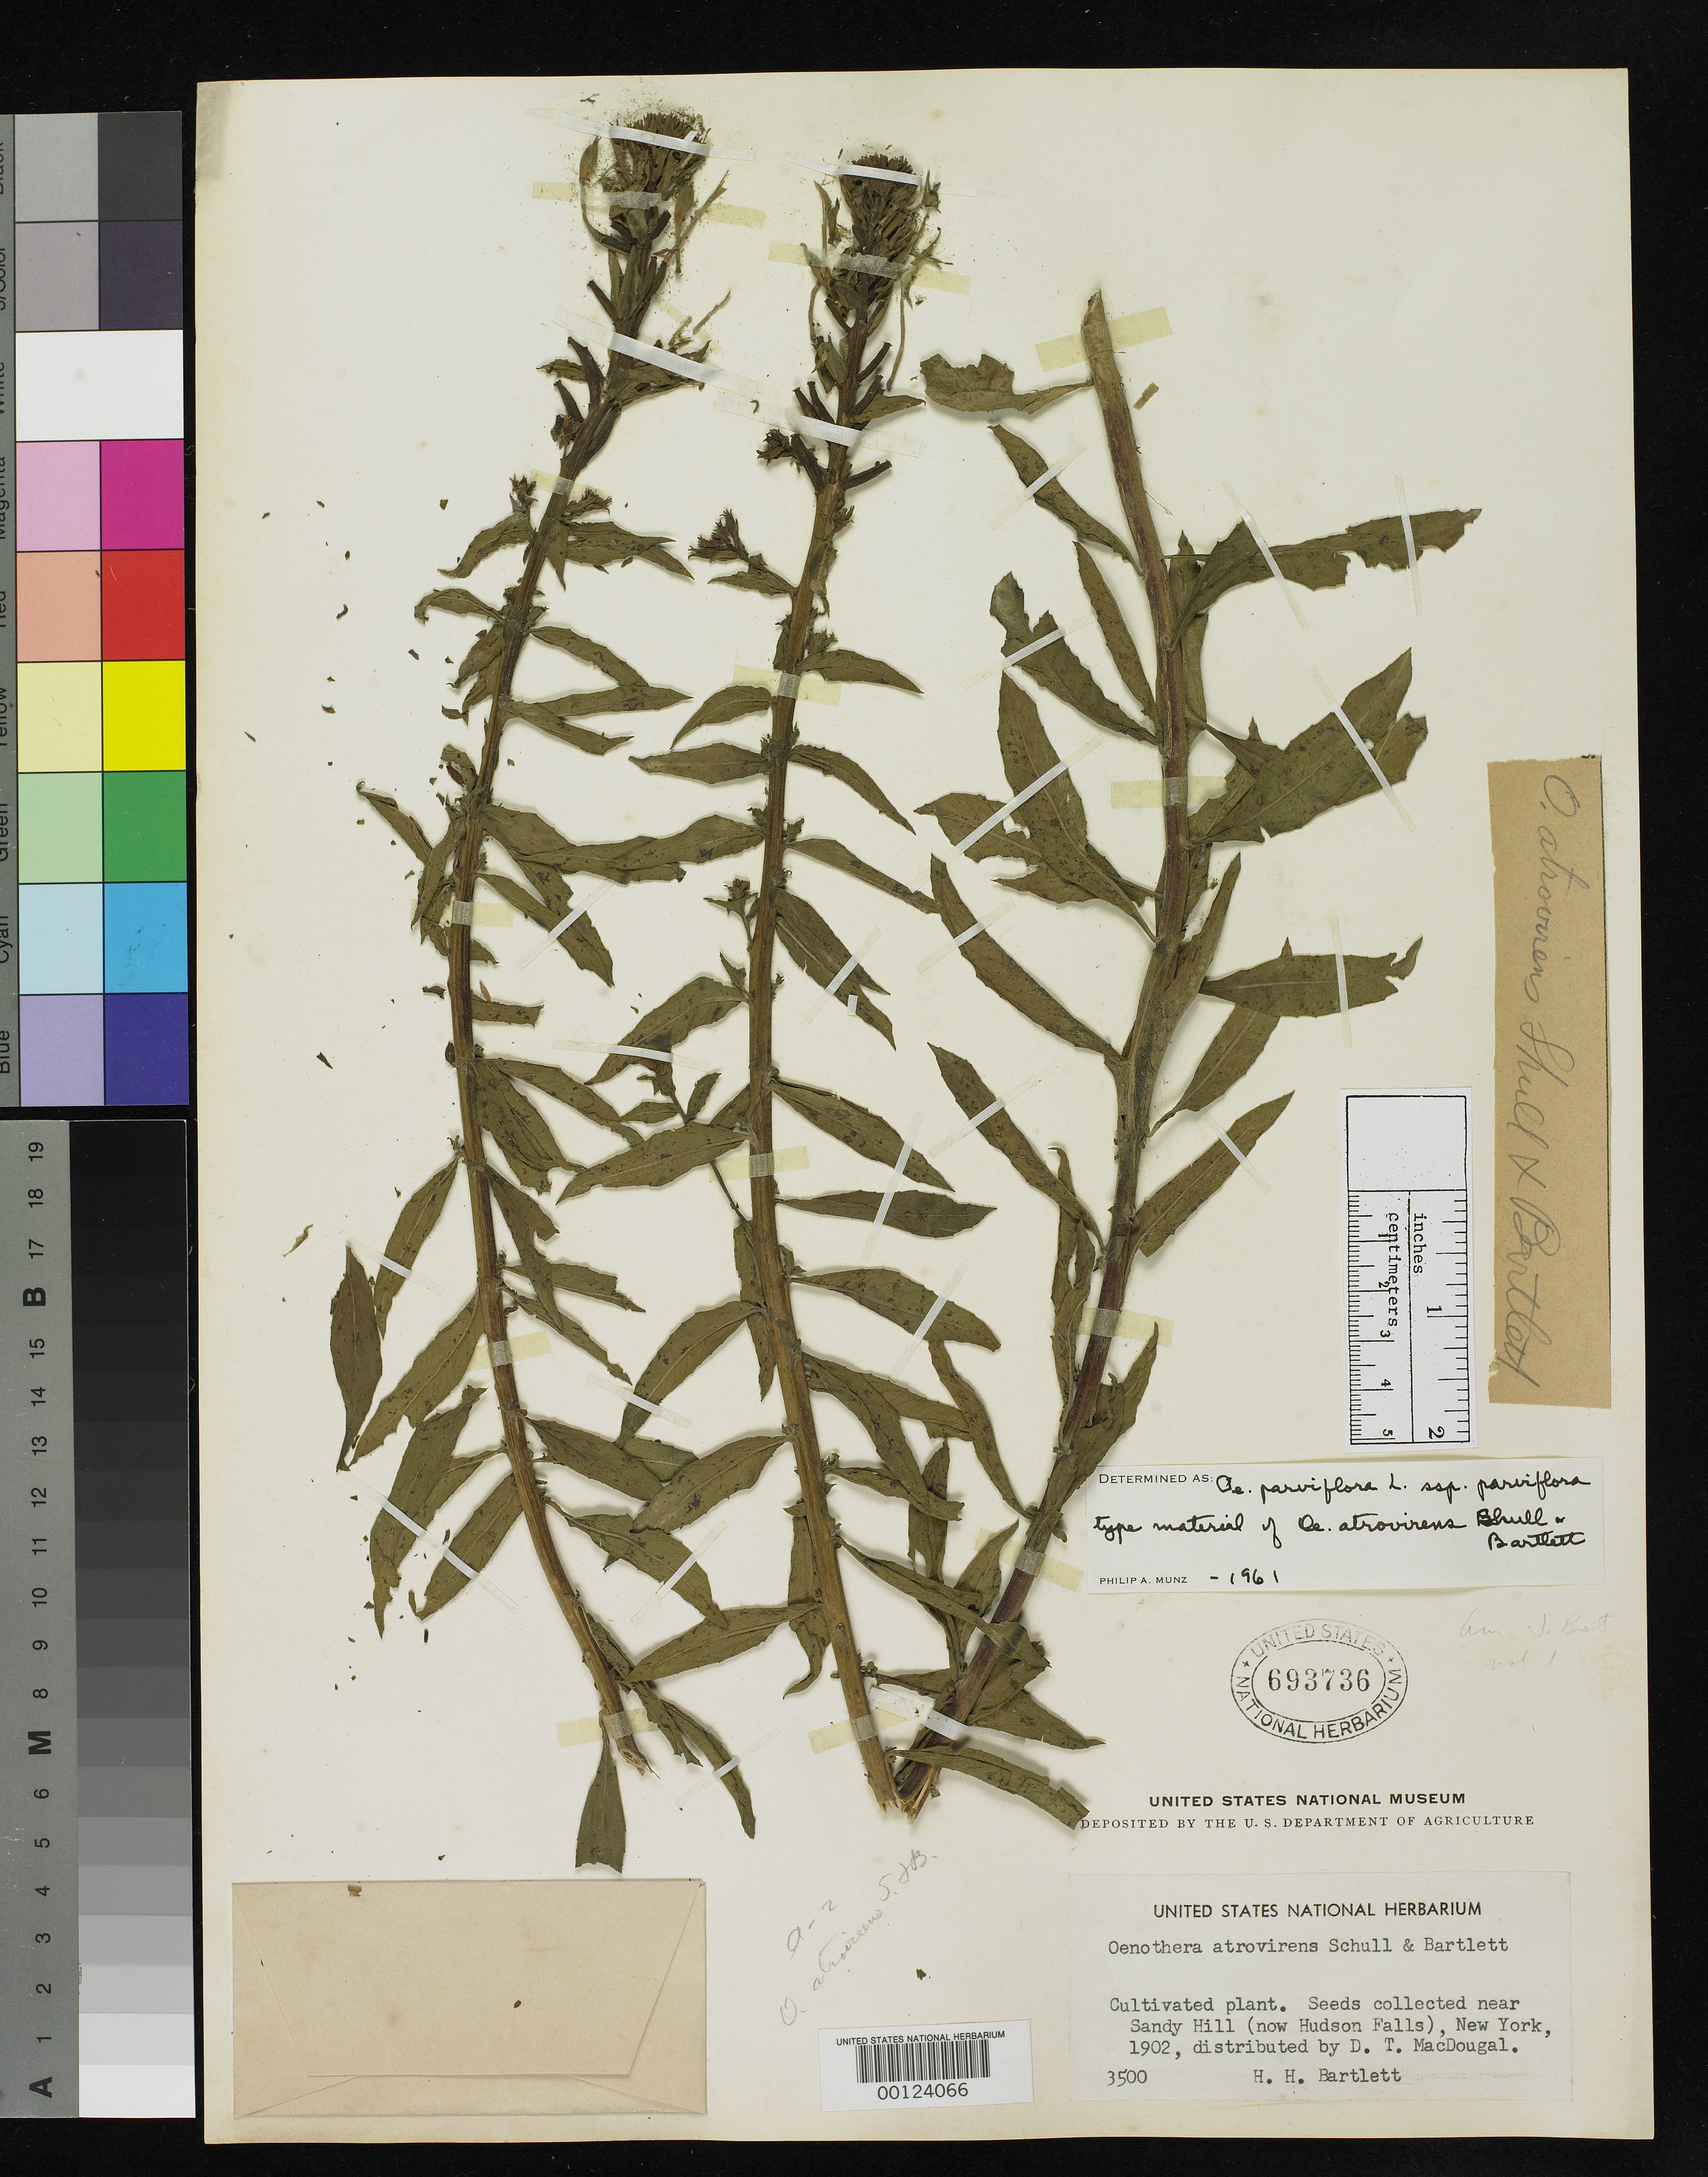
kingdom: Plantae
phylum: Tracheophyta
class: Magnoliopsida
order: Myrtales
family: Onagraceae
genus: Oenothera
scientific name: Oenothera atrovirens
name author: Shull & Bartlett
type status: Holotype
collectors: H. H. Bartlett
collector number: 3500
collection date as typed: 1902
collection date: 1902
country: United States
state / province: New York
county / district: Washington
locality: Near Sandy Hills (now Hudson Falls).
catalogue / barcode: US 693736